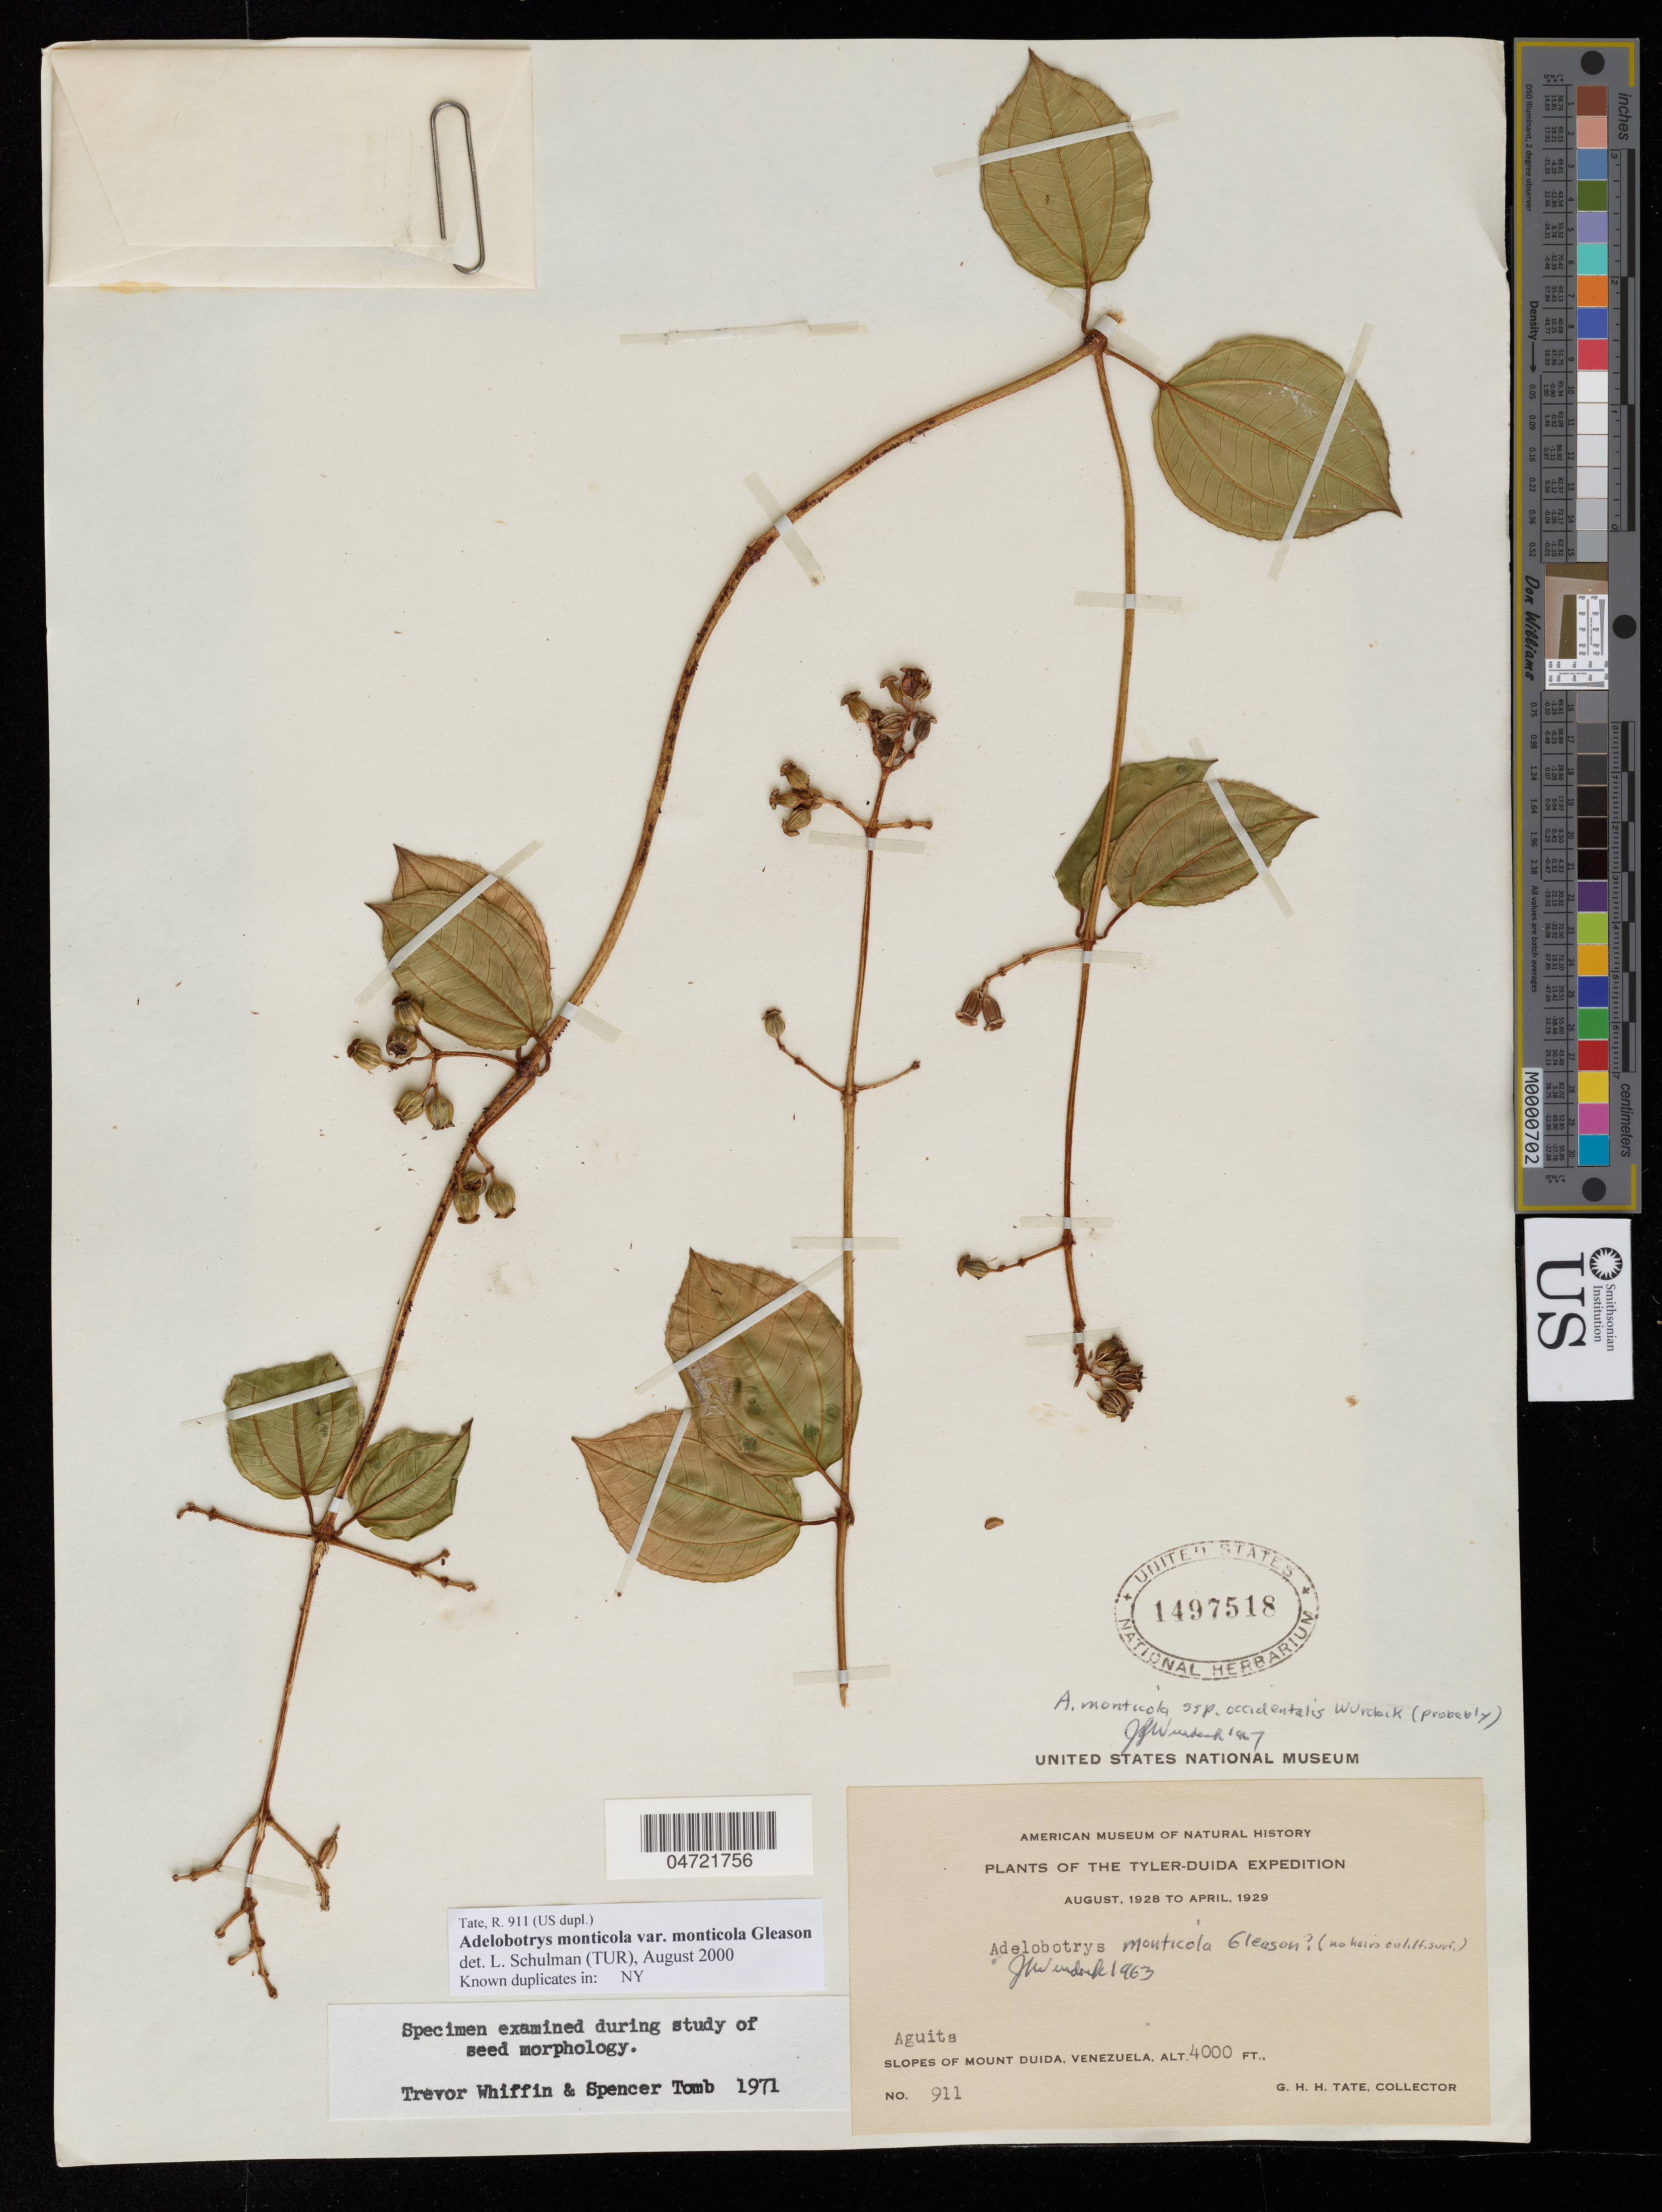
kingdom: Plantae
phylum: Tracheophyta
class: Magnoliopsida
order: Myrtales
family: Melastomataceae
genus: Adelobotrys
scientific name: Adelobotrys monticola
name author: Gleason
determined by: Schulman, Leif, (TUR), University of Turku (FINLAND)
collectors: G. H. H.Tate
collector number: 911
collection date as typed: Aug-28 to Apr-29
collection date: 1928-08/1929-04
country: Venezuela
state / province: Amazonas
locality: Aquita, slopes of Mt. Duida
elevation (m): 1219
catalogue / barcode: US 1497518